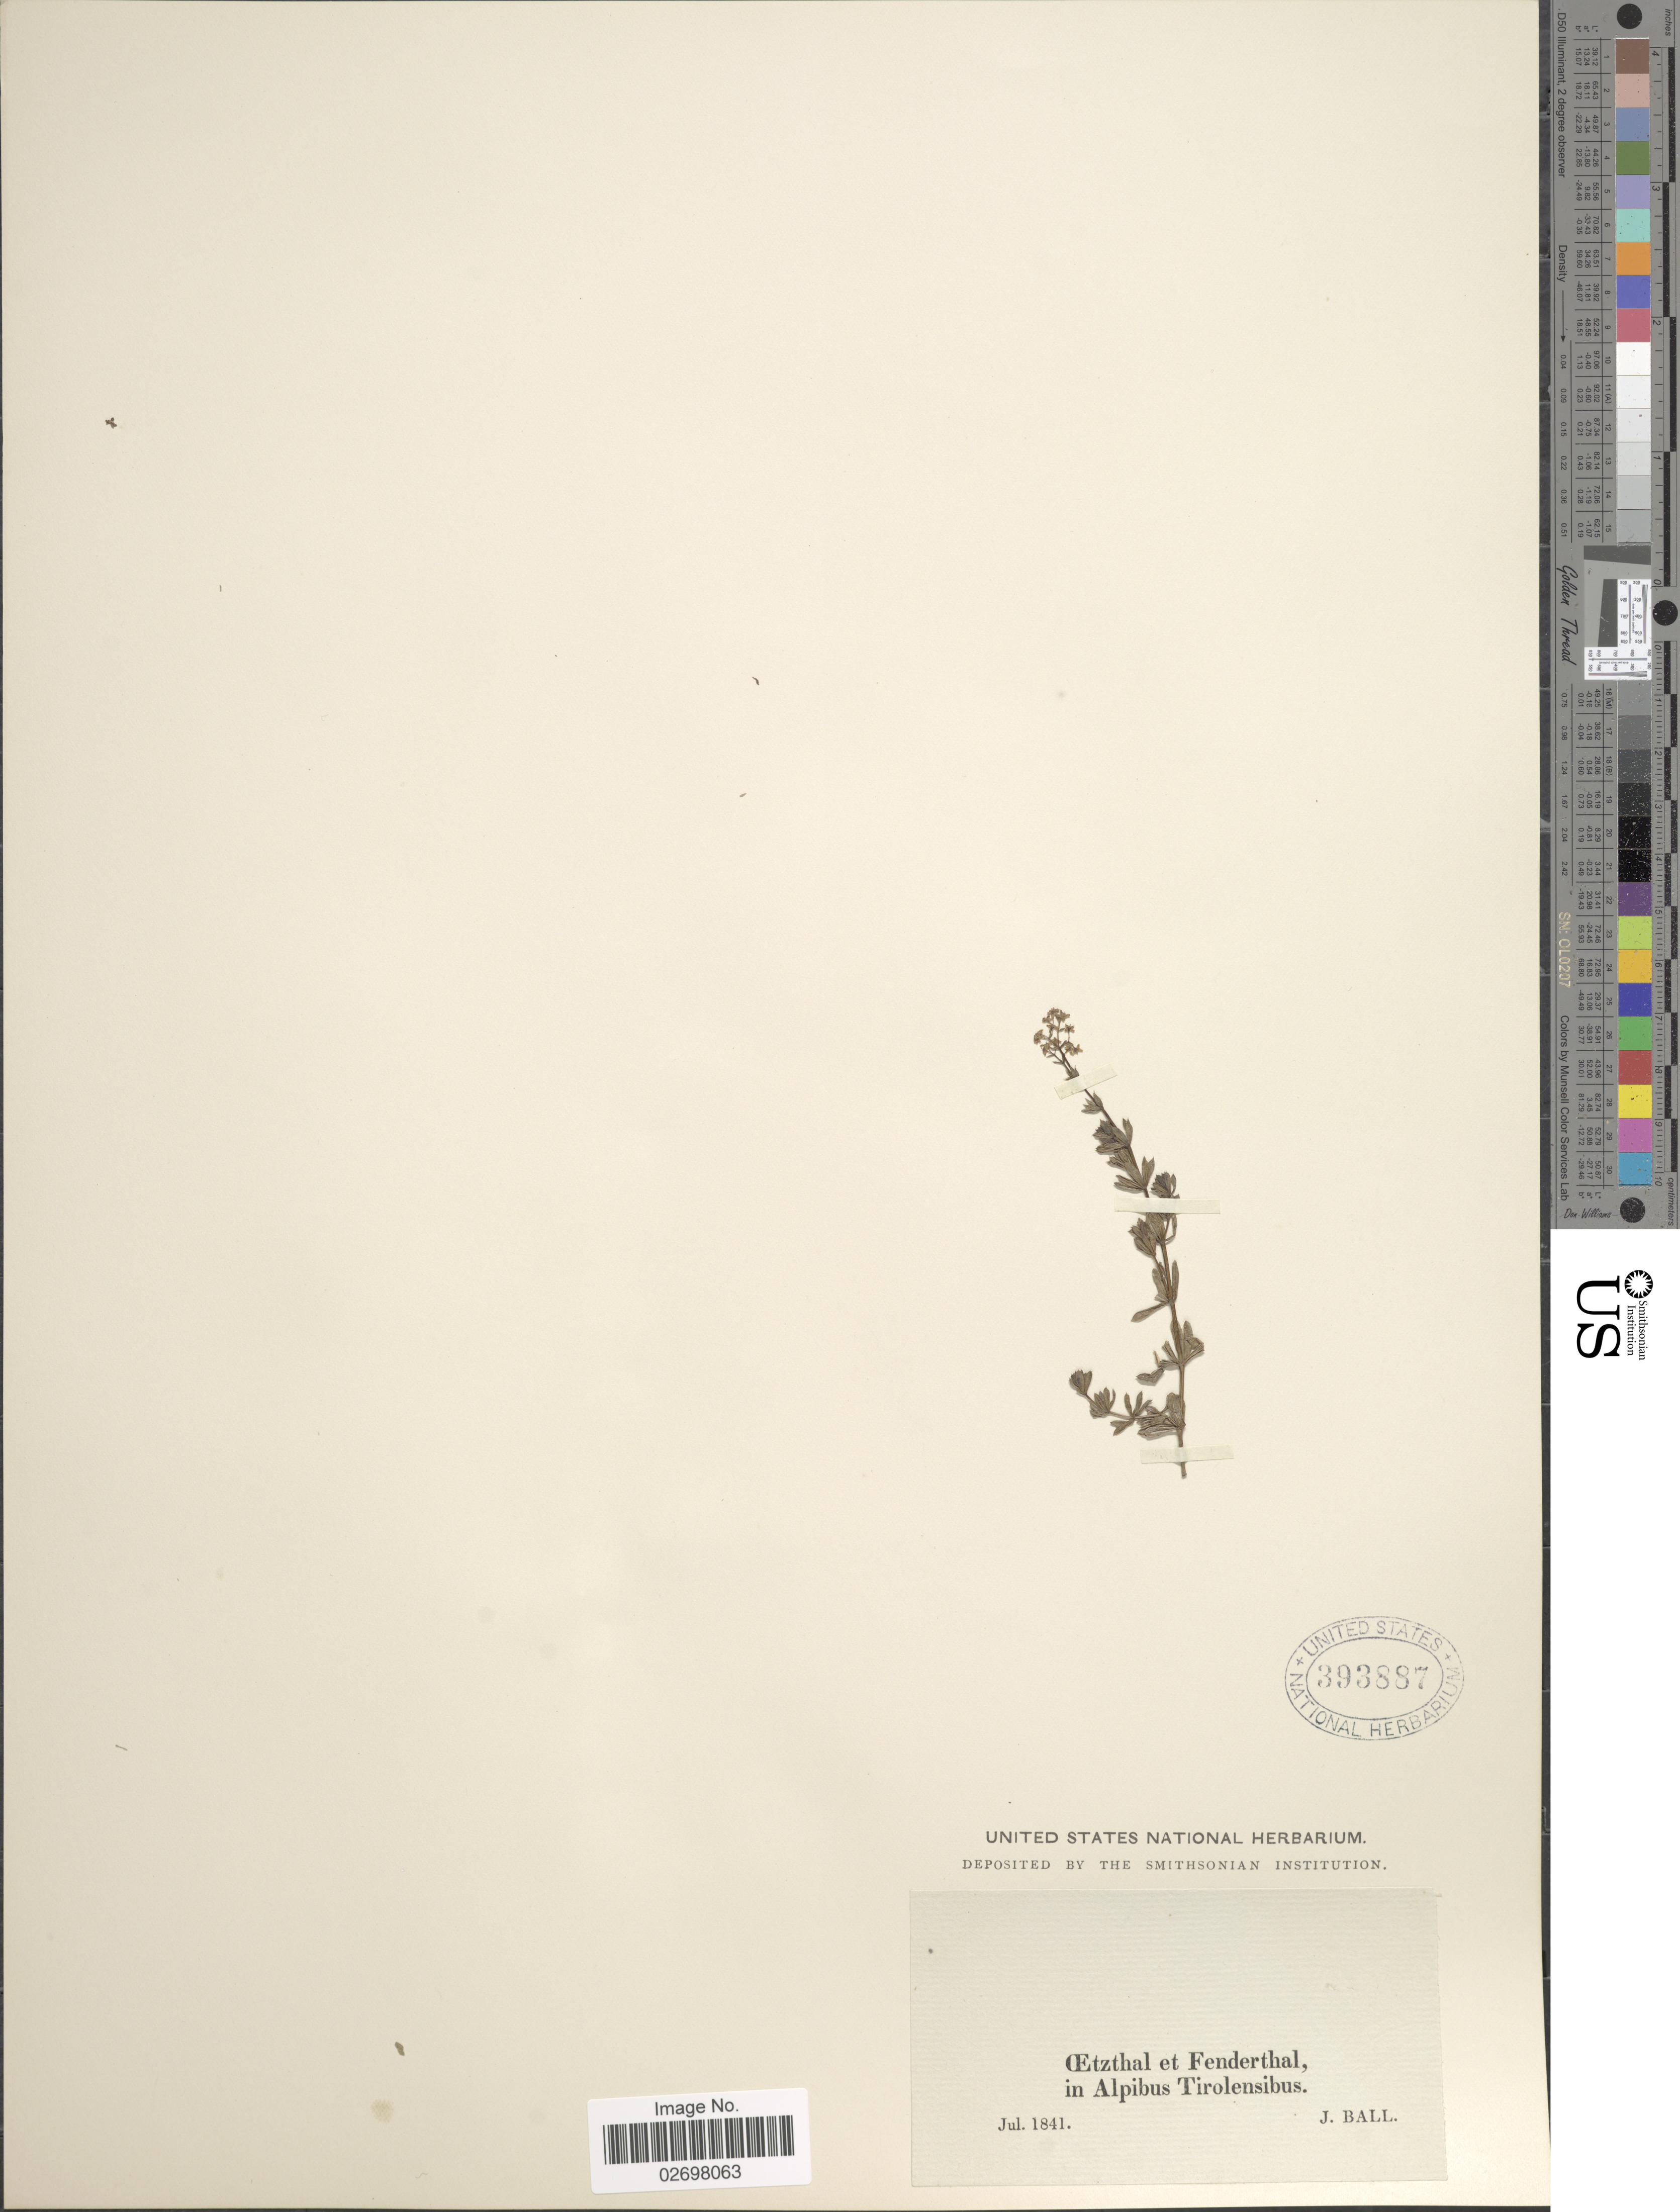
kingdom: Plantae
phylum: Tracheophyta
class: Magnoliopsida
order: Gentianales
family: Rubiaceae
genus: Galium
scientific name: Galium sp.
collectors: J. Ball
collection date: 1841-07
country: Austria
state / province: Tirol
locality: Ætzthak et Fenderthal, in Alpibus Tirolensibus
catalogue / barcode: US 393887